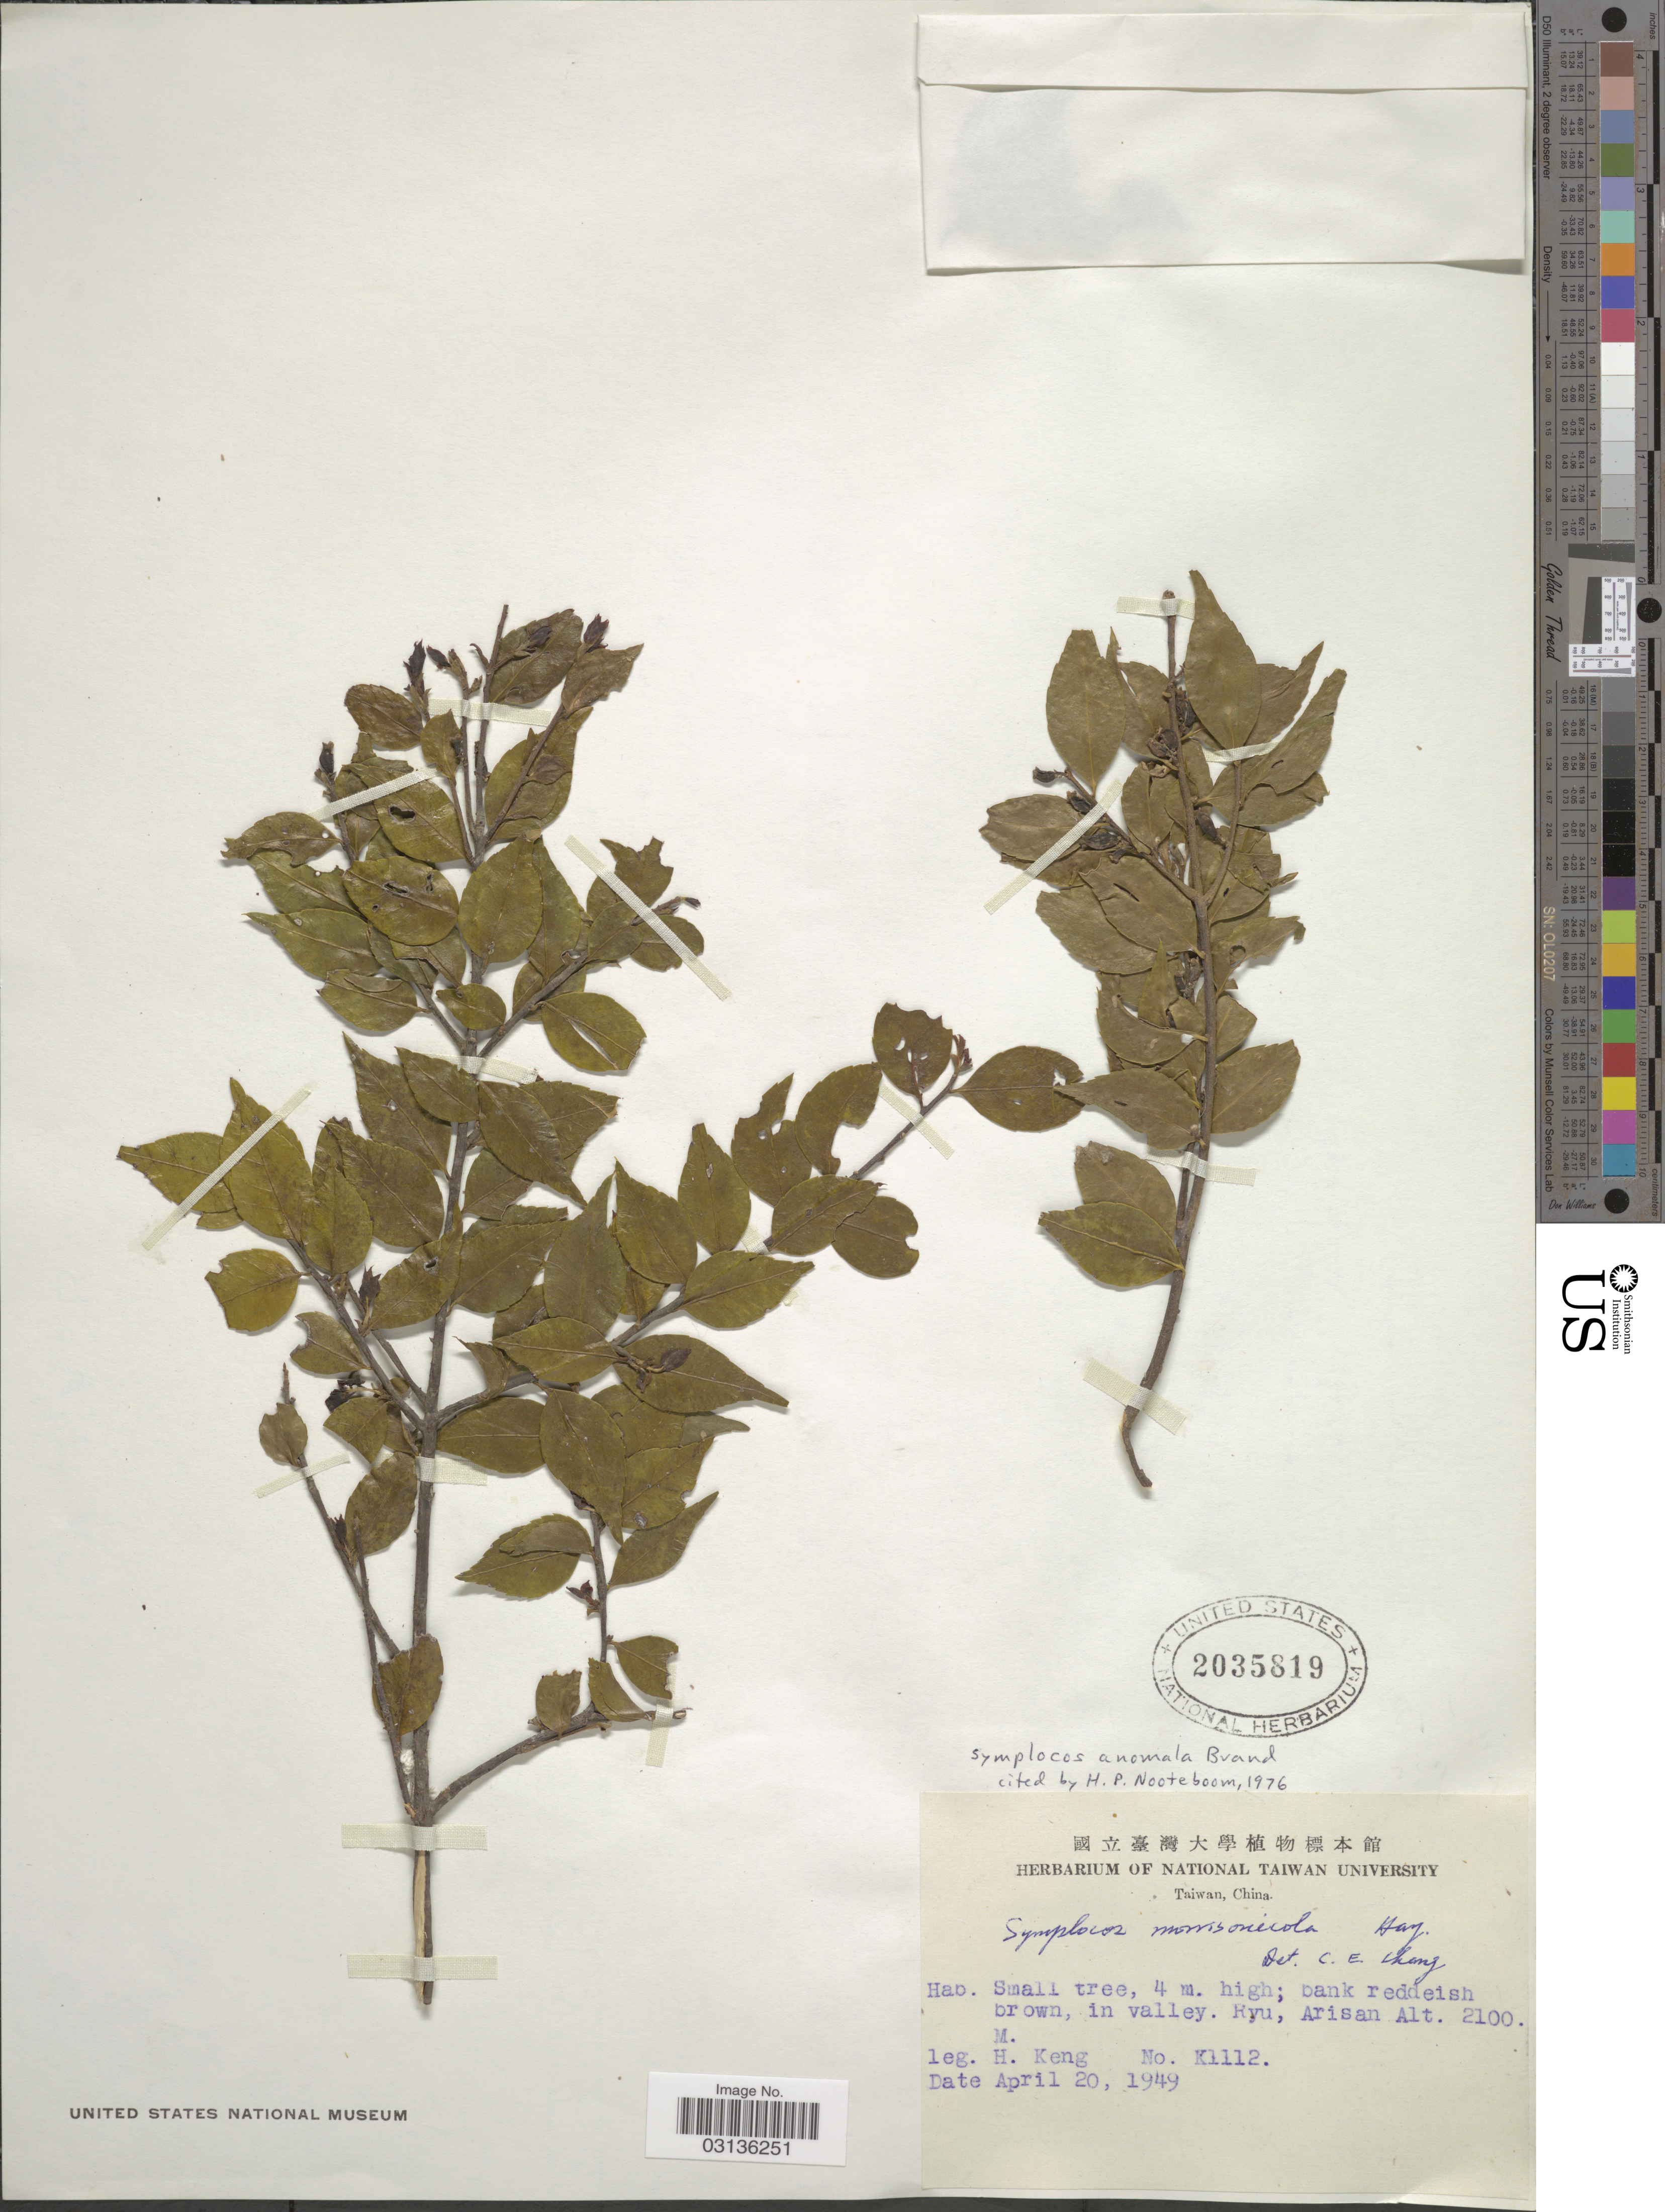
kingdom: Plantae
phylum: Tracheophyta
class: Magnoliopsida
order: Ericales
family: Symplocaceae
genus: Symplocos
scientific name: Symplocos anomala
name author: Brand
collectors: H. Keng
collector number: K1112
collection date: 1949-04-20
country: Taiwan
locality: Ryu, Arisan.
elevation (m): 2100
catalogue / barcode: US 2035819